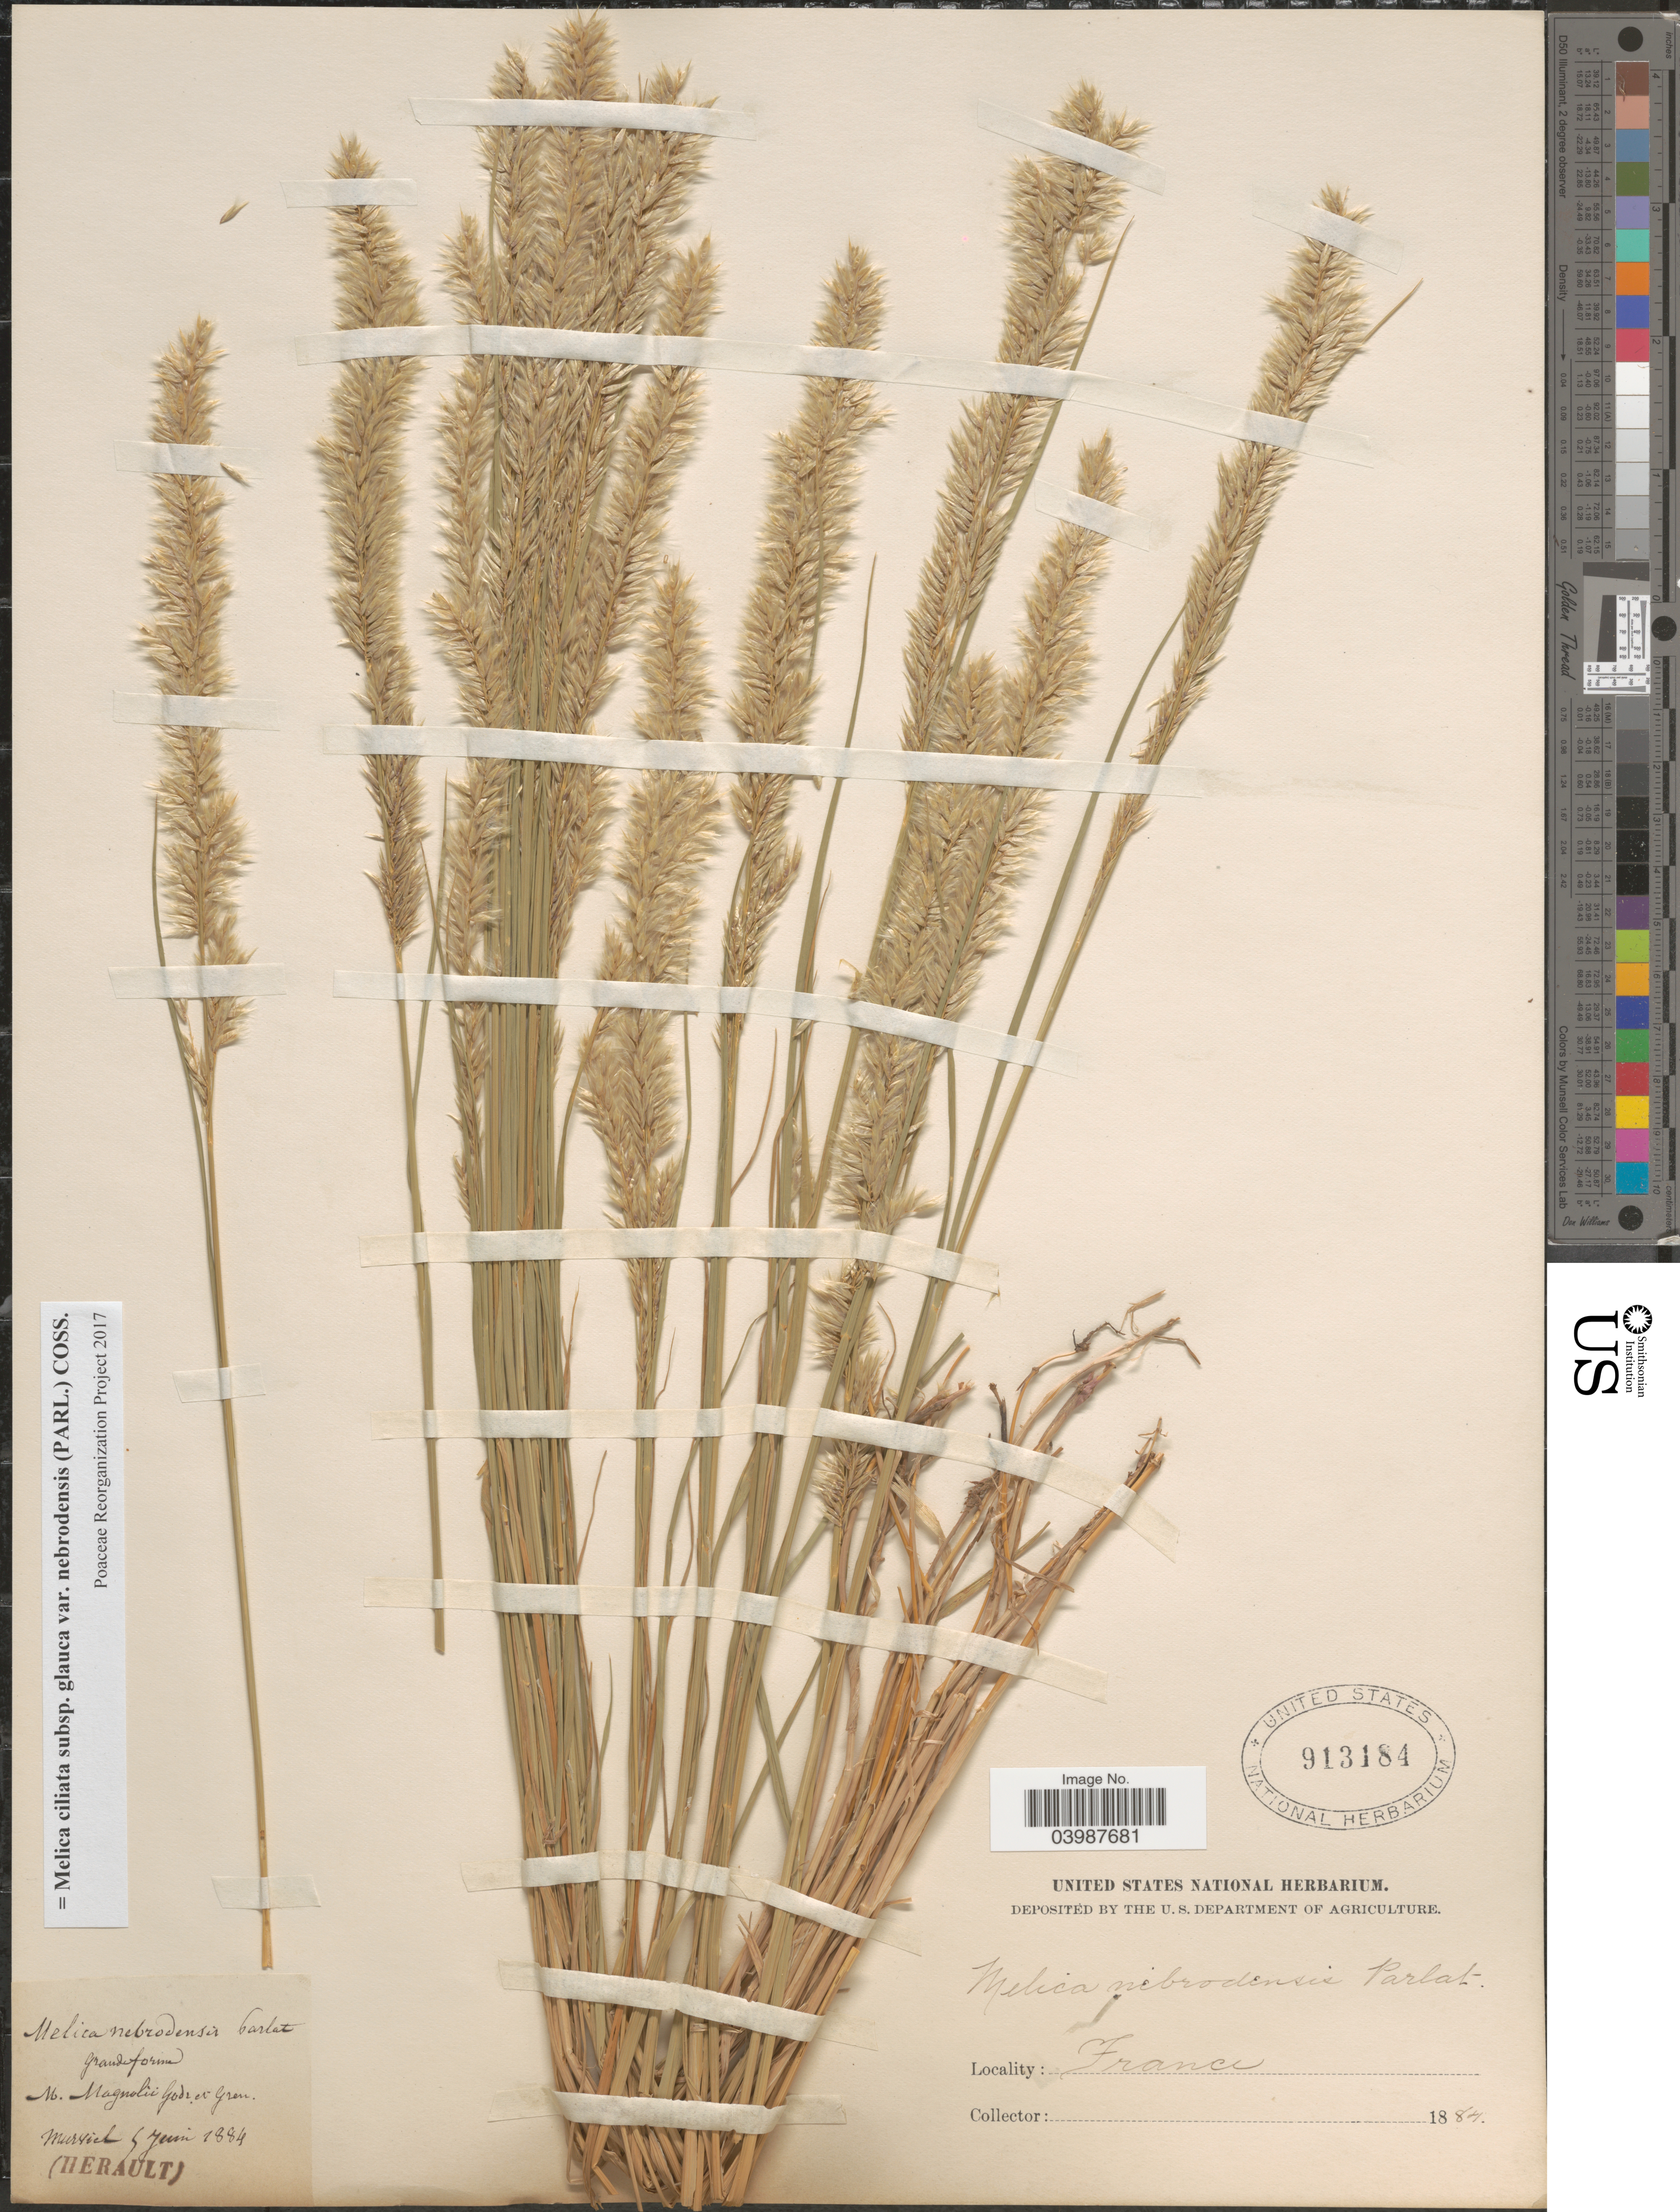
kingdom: Plantae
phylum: Tracheophyta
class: Liliopsida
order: Poales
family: Poaceae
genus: Melica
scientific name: Melica ciliata subsp. glauca var. nebrodensis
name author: (Parl.) Coss.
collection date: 1884-06-05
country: France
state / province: Occitanie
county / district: Hérault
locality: Murviel. (Herault)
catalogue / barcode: US 913184